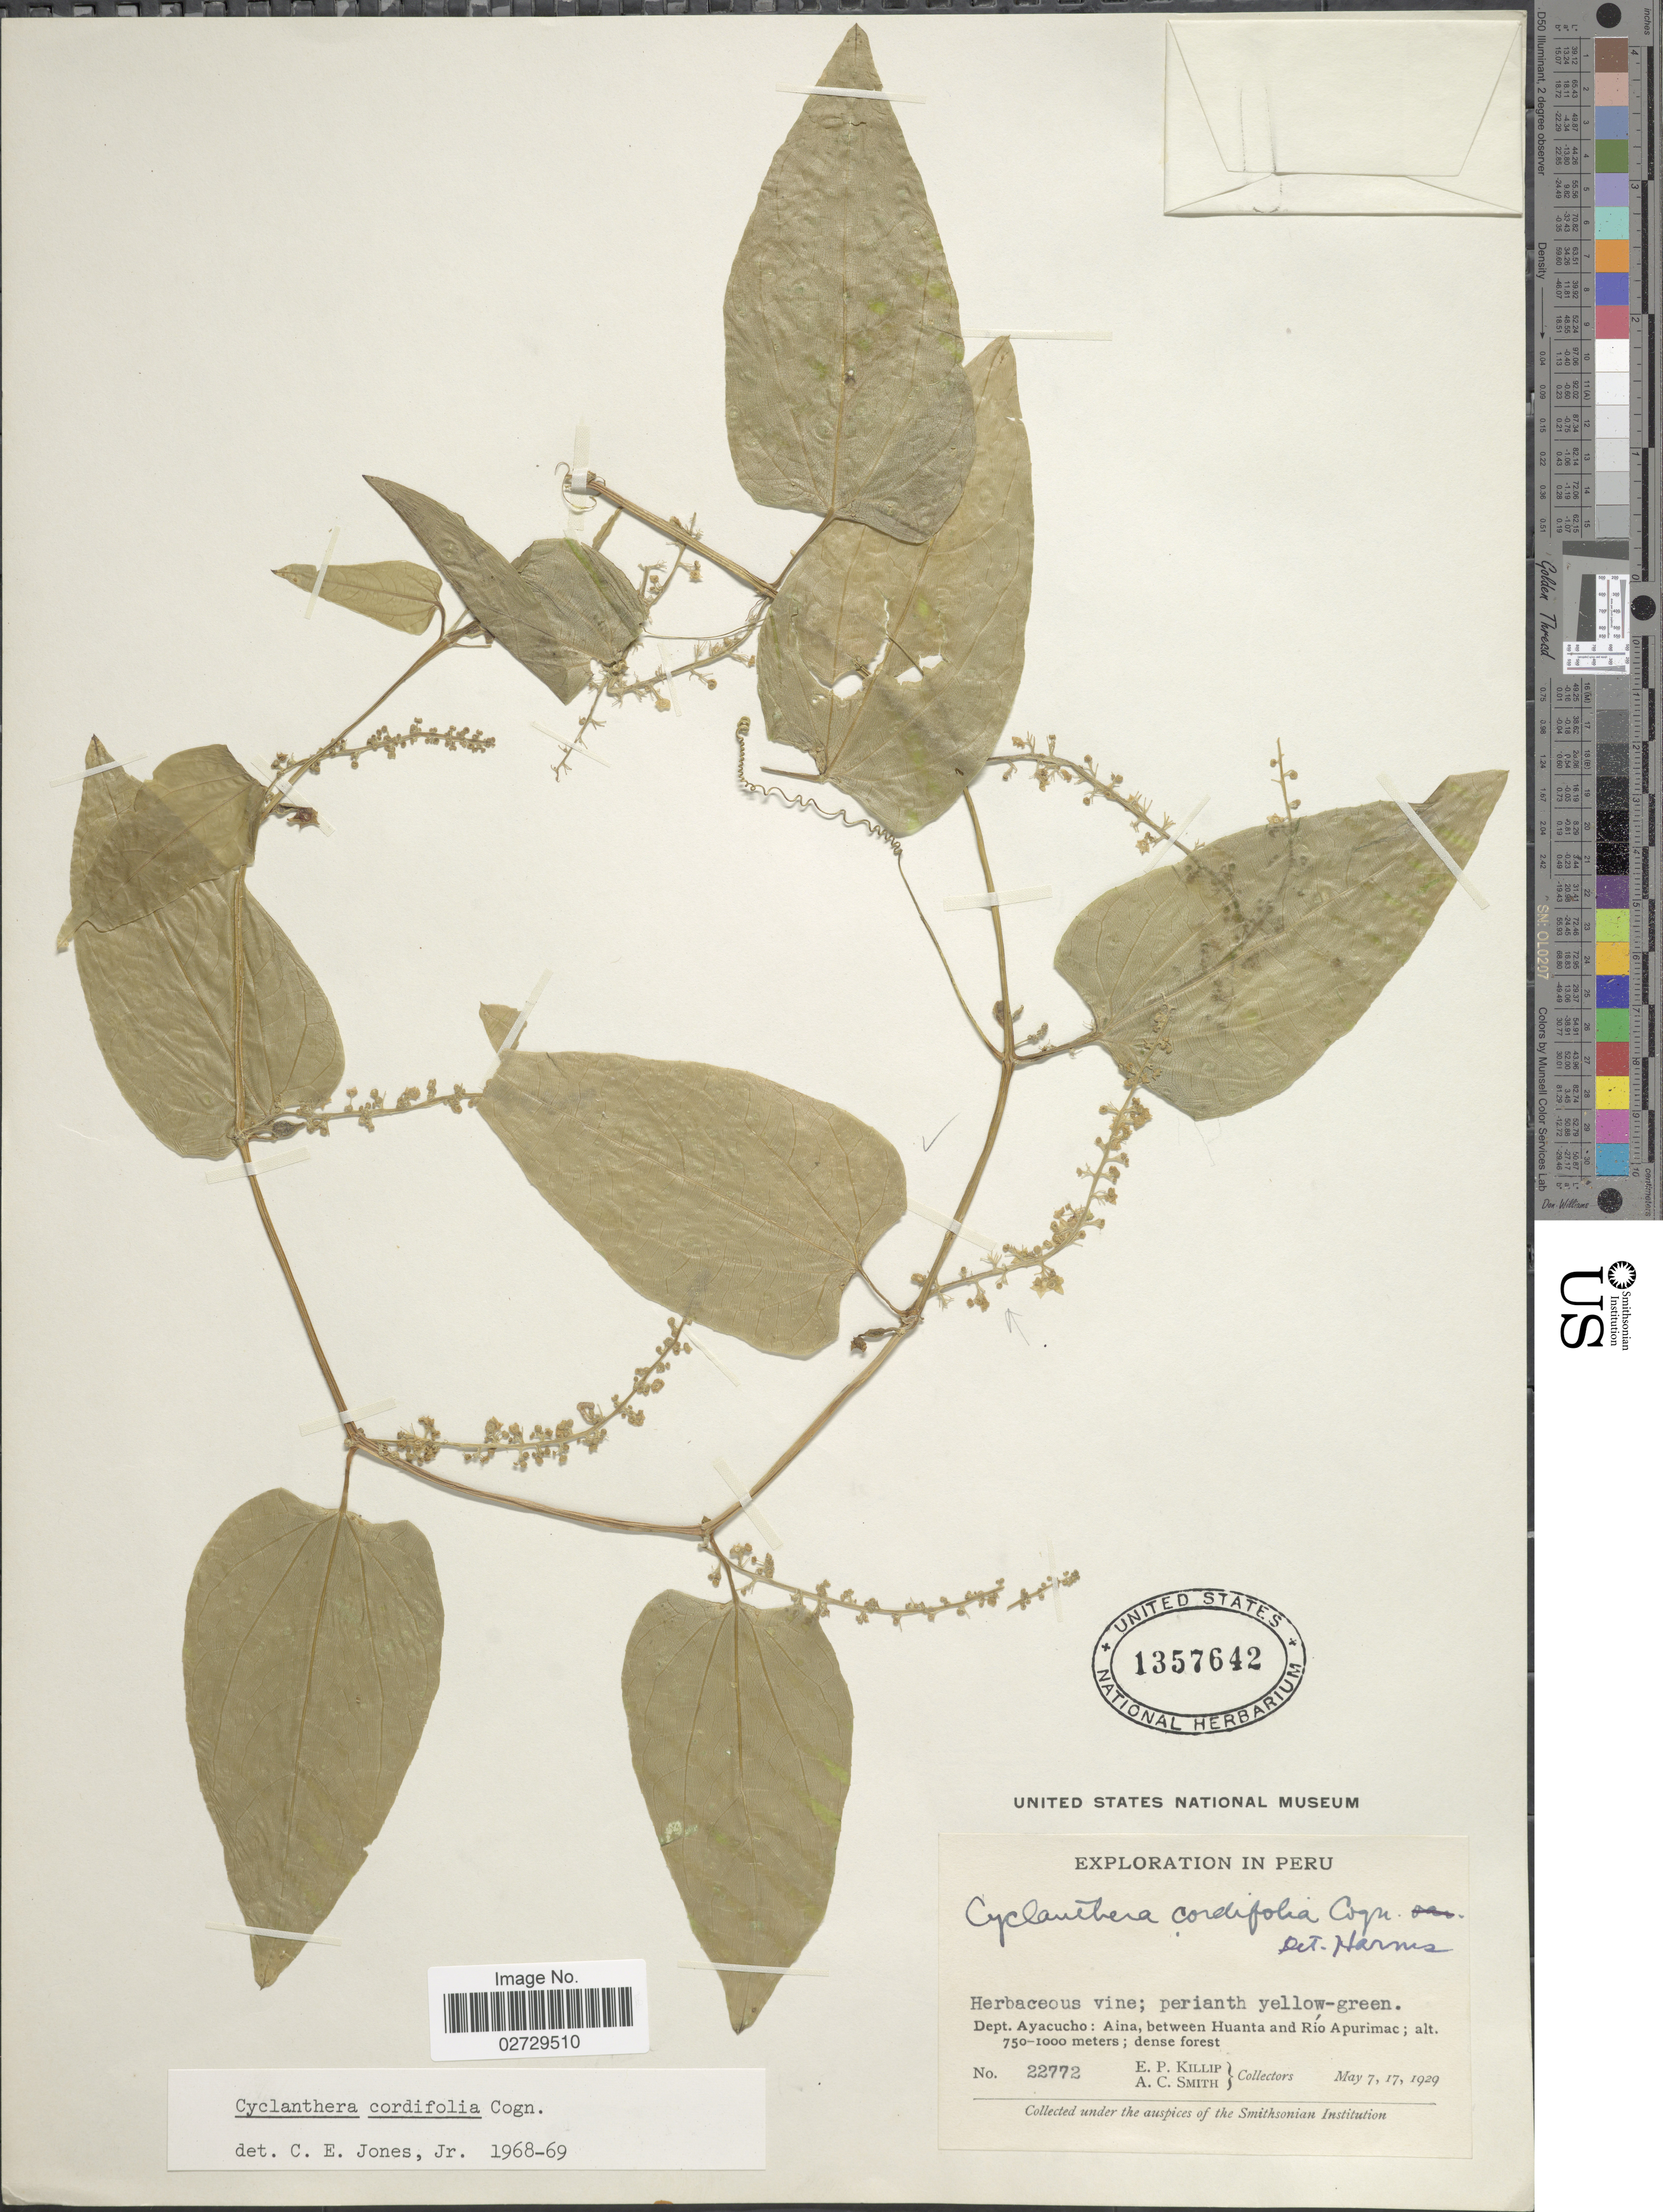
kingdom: Plantae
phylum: Tracheophyta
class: Magnoliopsida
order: Cucurbitales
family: Cucurbitaceae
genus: Cyclanthera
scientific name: Cyclanthera cordifolia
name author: Cogn.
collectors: E. P. Killip & A. C. Smith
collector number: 22772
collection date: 1929-05-07/1929-05-17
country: Peru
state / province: Ayacucho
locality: Dept. Ayacucho: Aina, between Huanta and Rio Apurimac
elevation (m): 750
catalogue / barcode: US 1357642